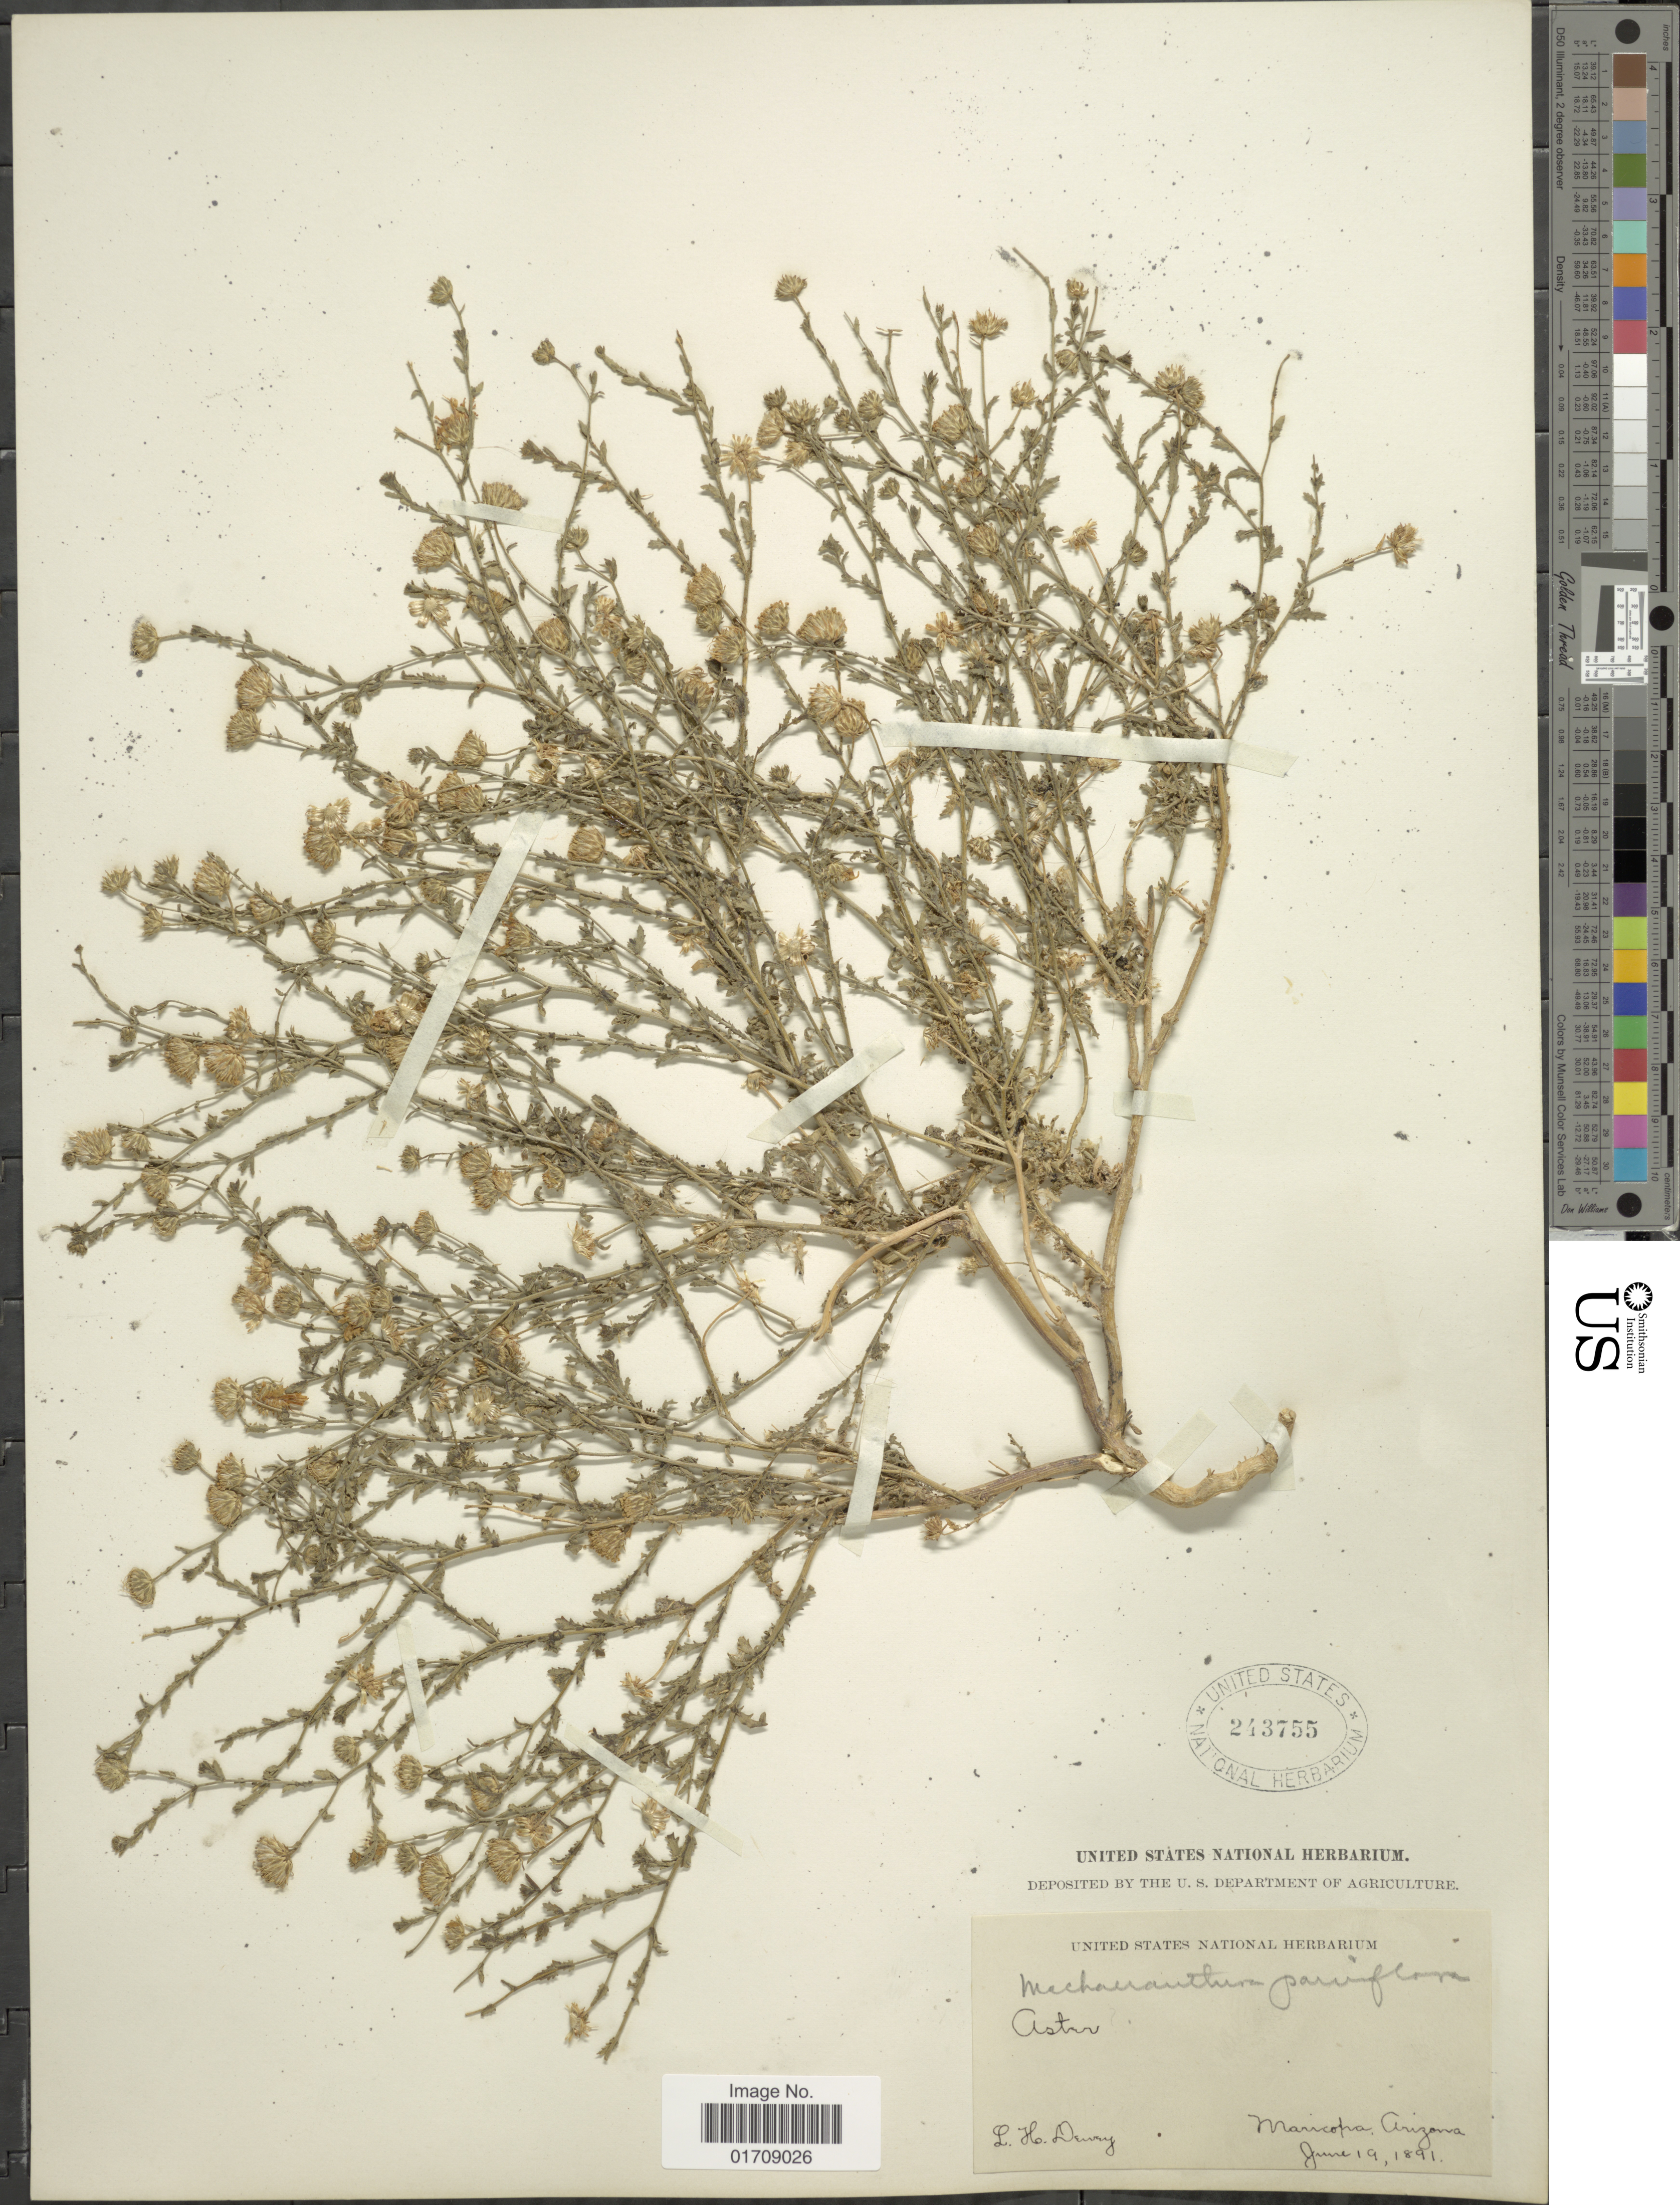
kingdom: Plantae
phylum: Tracheophyta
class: Magnoliopsida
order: Asterales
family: Asteraceae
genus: Machaeranthera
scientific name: Machaeranthera parviflora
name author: A. Gray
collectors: L. H. Dewey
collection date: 1891-06-19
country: United States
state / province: Arizona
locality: Maricopa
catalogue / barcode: US 243755